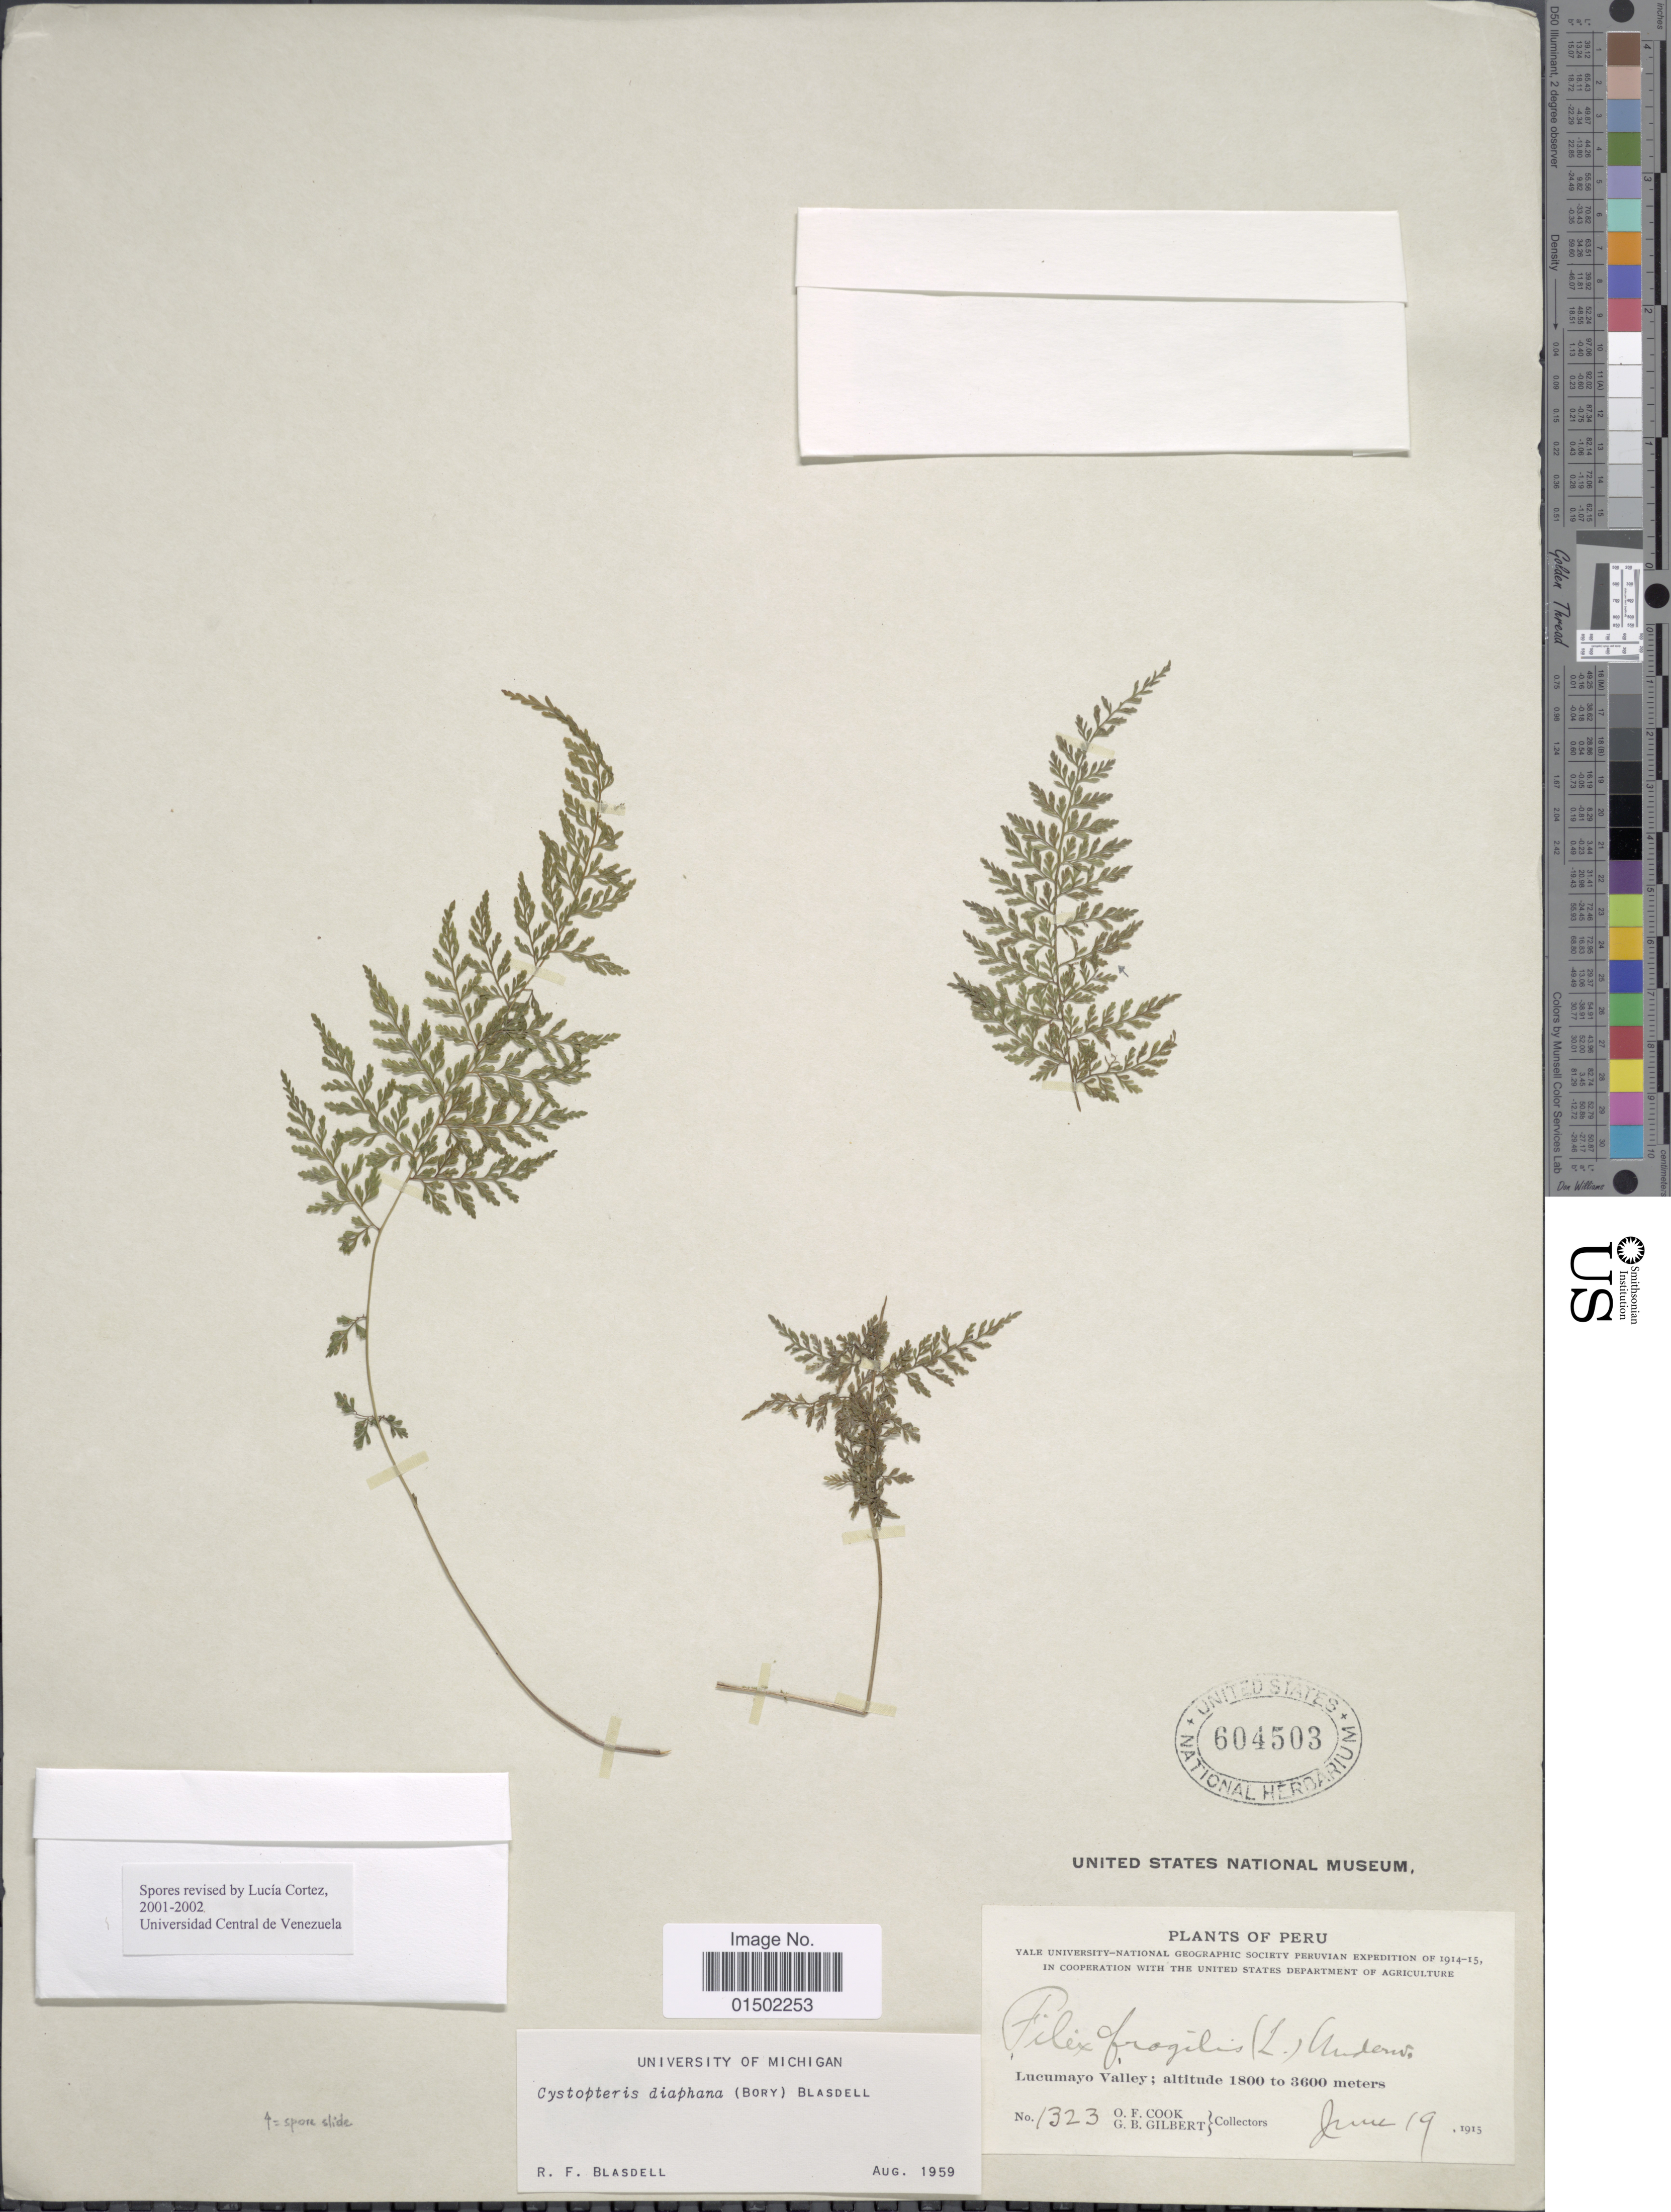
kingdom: Plantae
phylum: Tracheophyta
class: Polypodiopsida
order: Polypodiales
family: Cystopteridaceae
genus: Cystopteris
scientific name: Cystopteris diaphana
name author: (Bory) Blasdell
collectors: O. F. Cook & G. B. Gilbert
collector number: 1323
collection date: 1913-06-19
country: Peru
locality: Lucumayo Valley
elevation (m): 1800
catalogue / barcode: US 604503